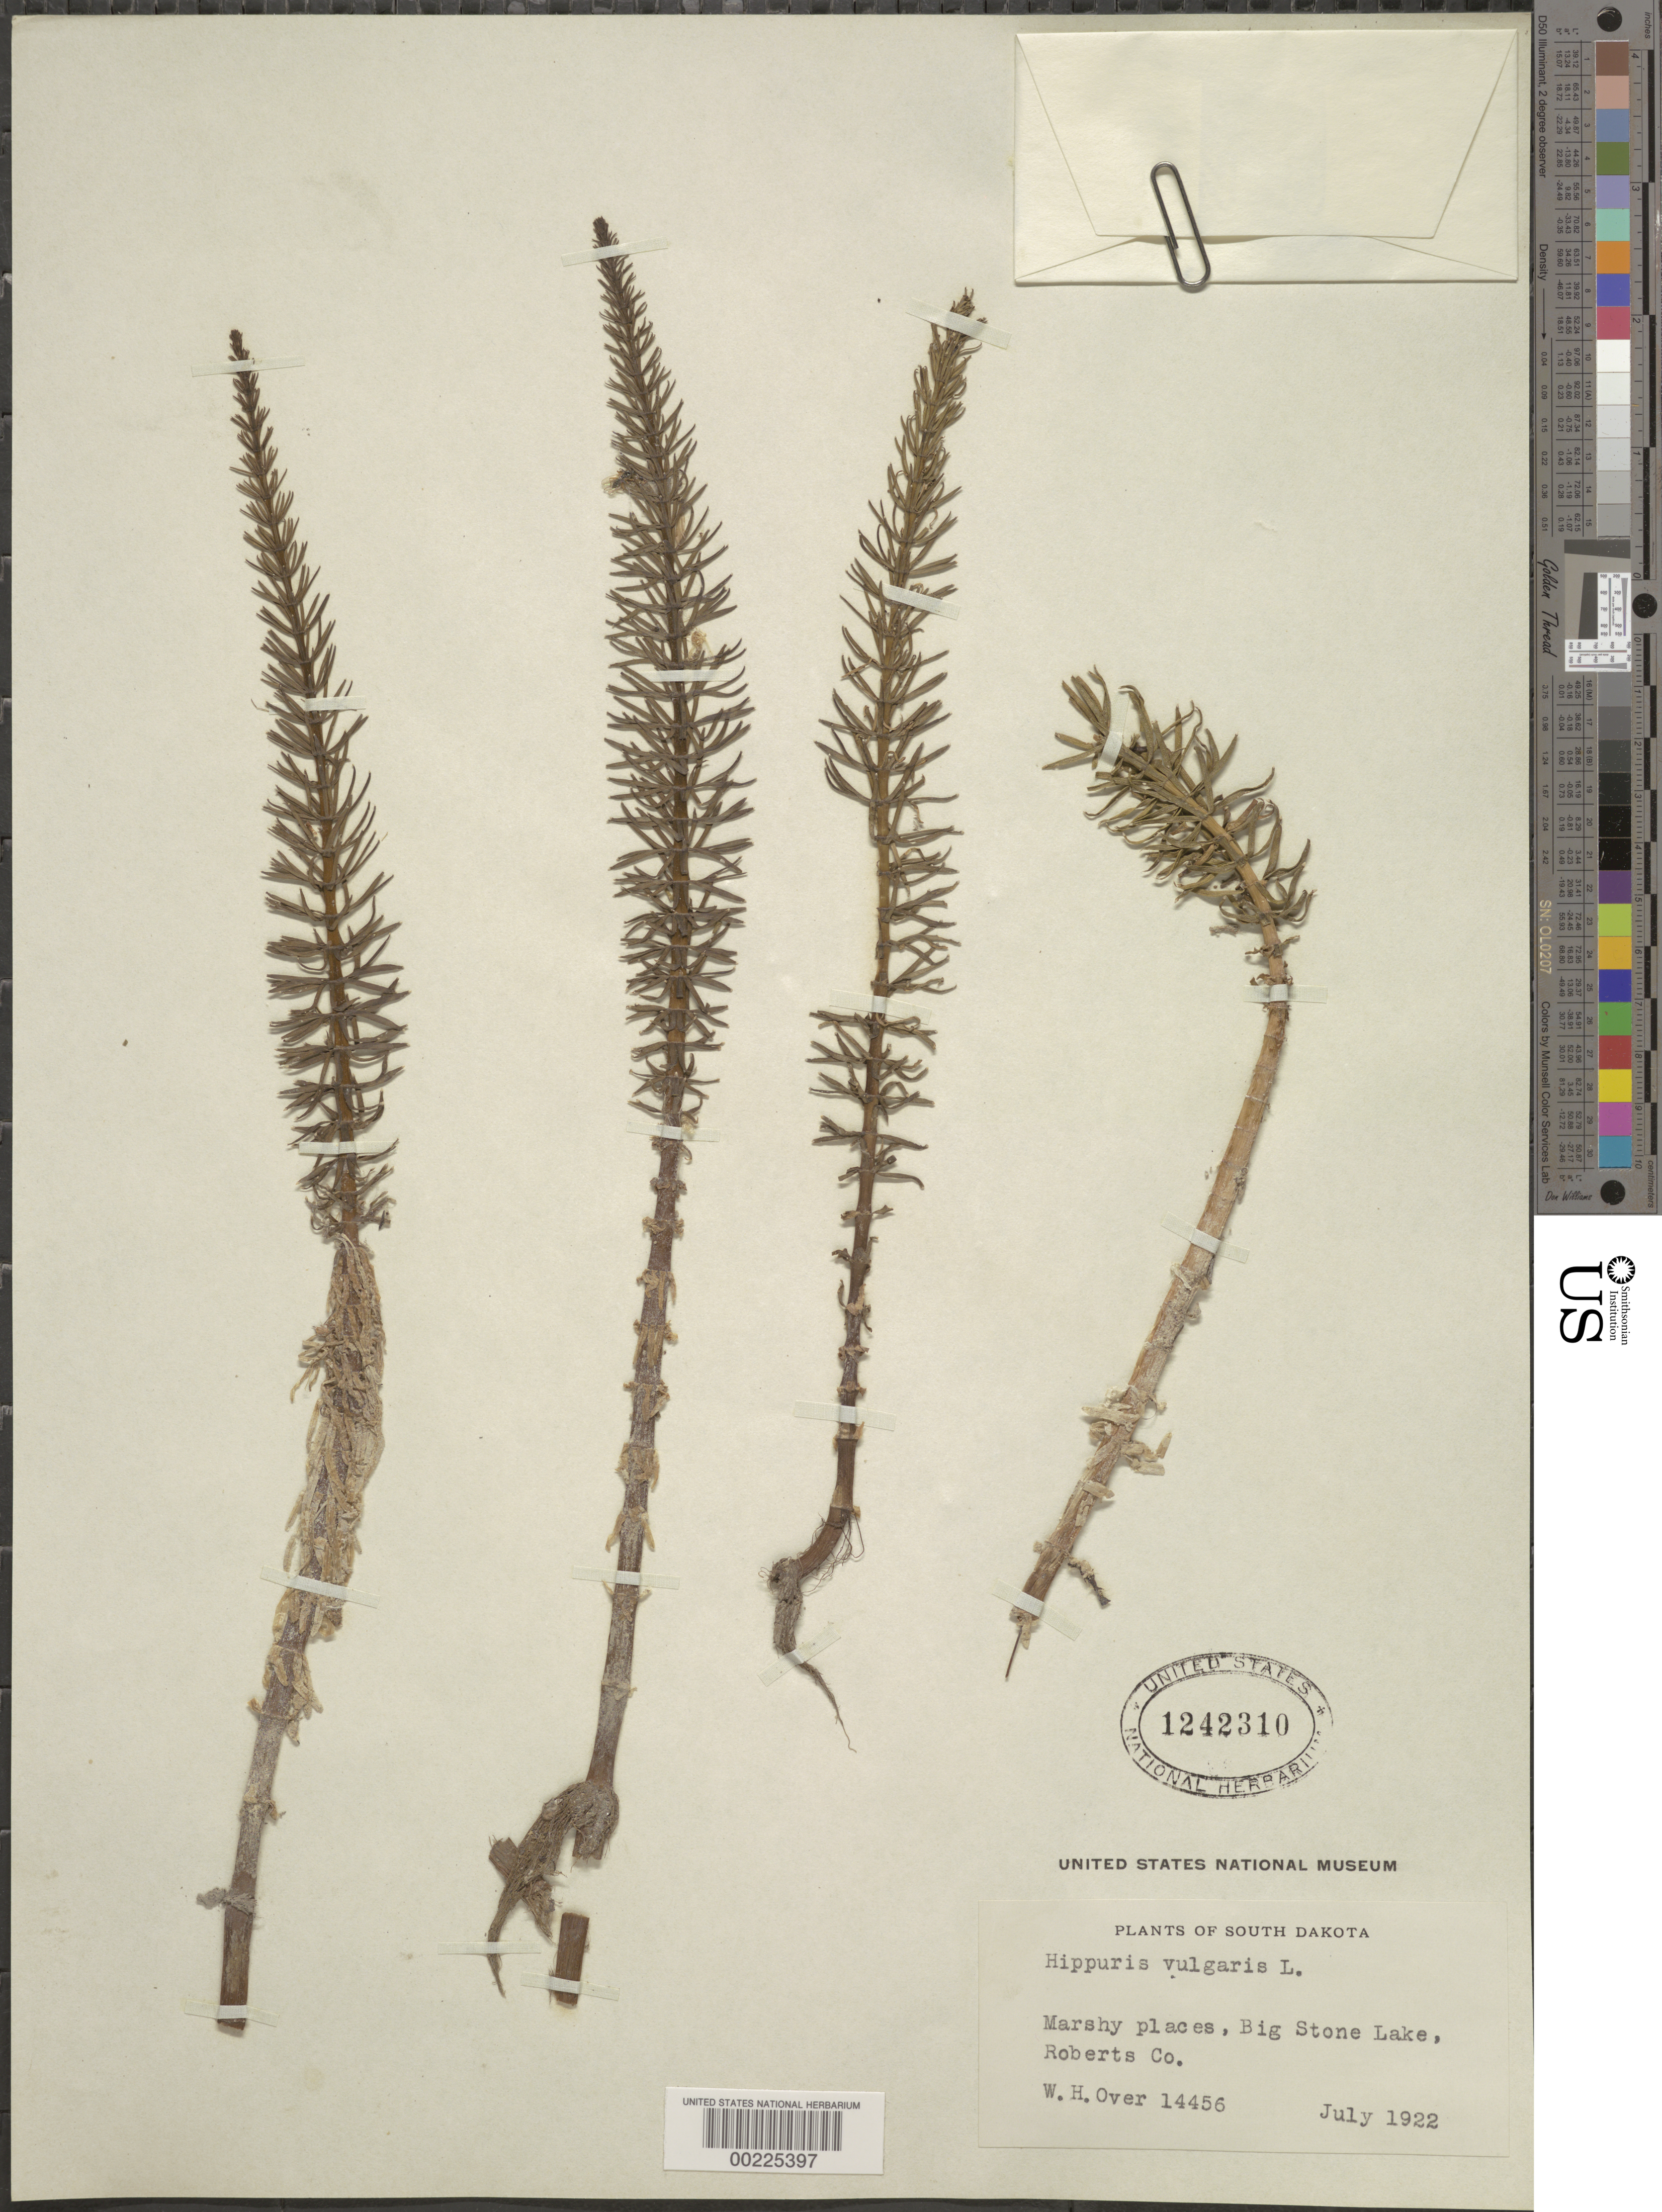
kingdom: Plantae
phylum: Tracheophyta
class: Magnoliopsida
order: Lamiales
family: Plantaginaceae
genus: Hippuris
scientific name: Hippuris tetraphylla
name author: L. f.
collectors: W. Over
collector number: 14456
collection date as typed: Jul 1922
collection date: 1922-07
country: United States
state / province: South Dakota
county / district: Roberts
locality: Big stone lake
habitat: Marshy places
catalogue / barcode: US 1242310